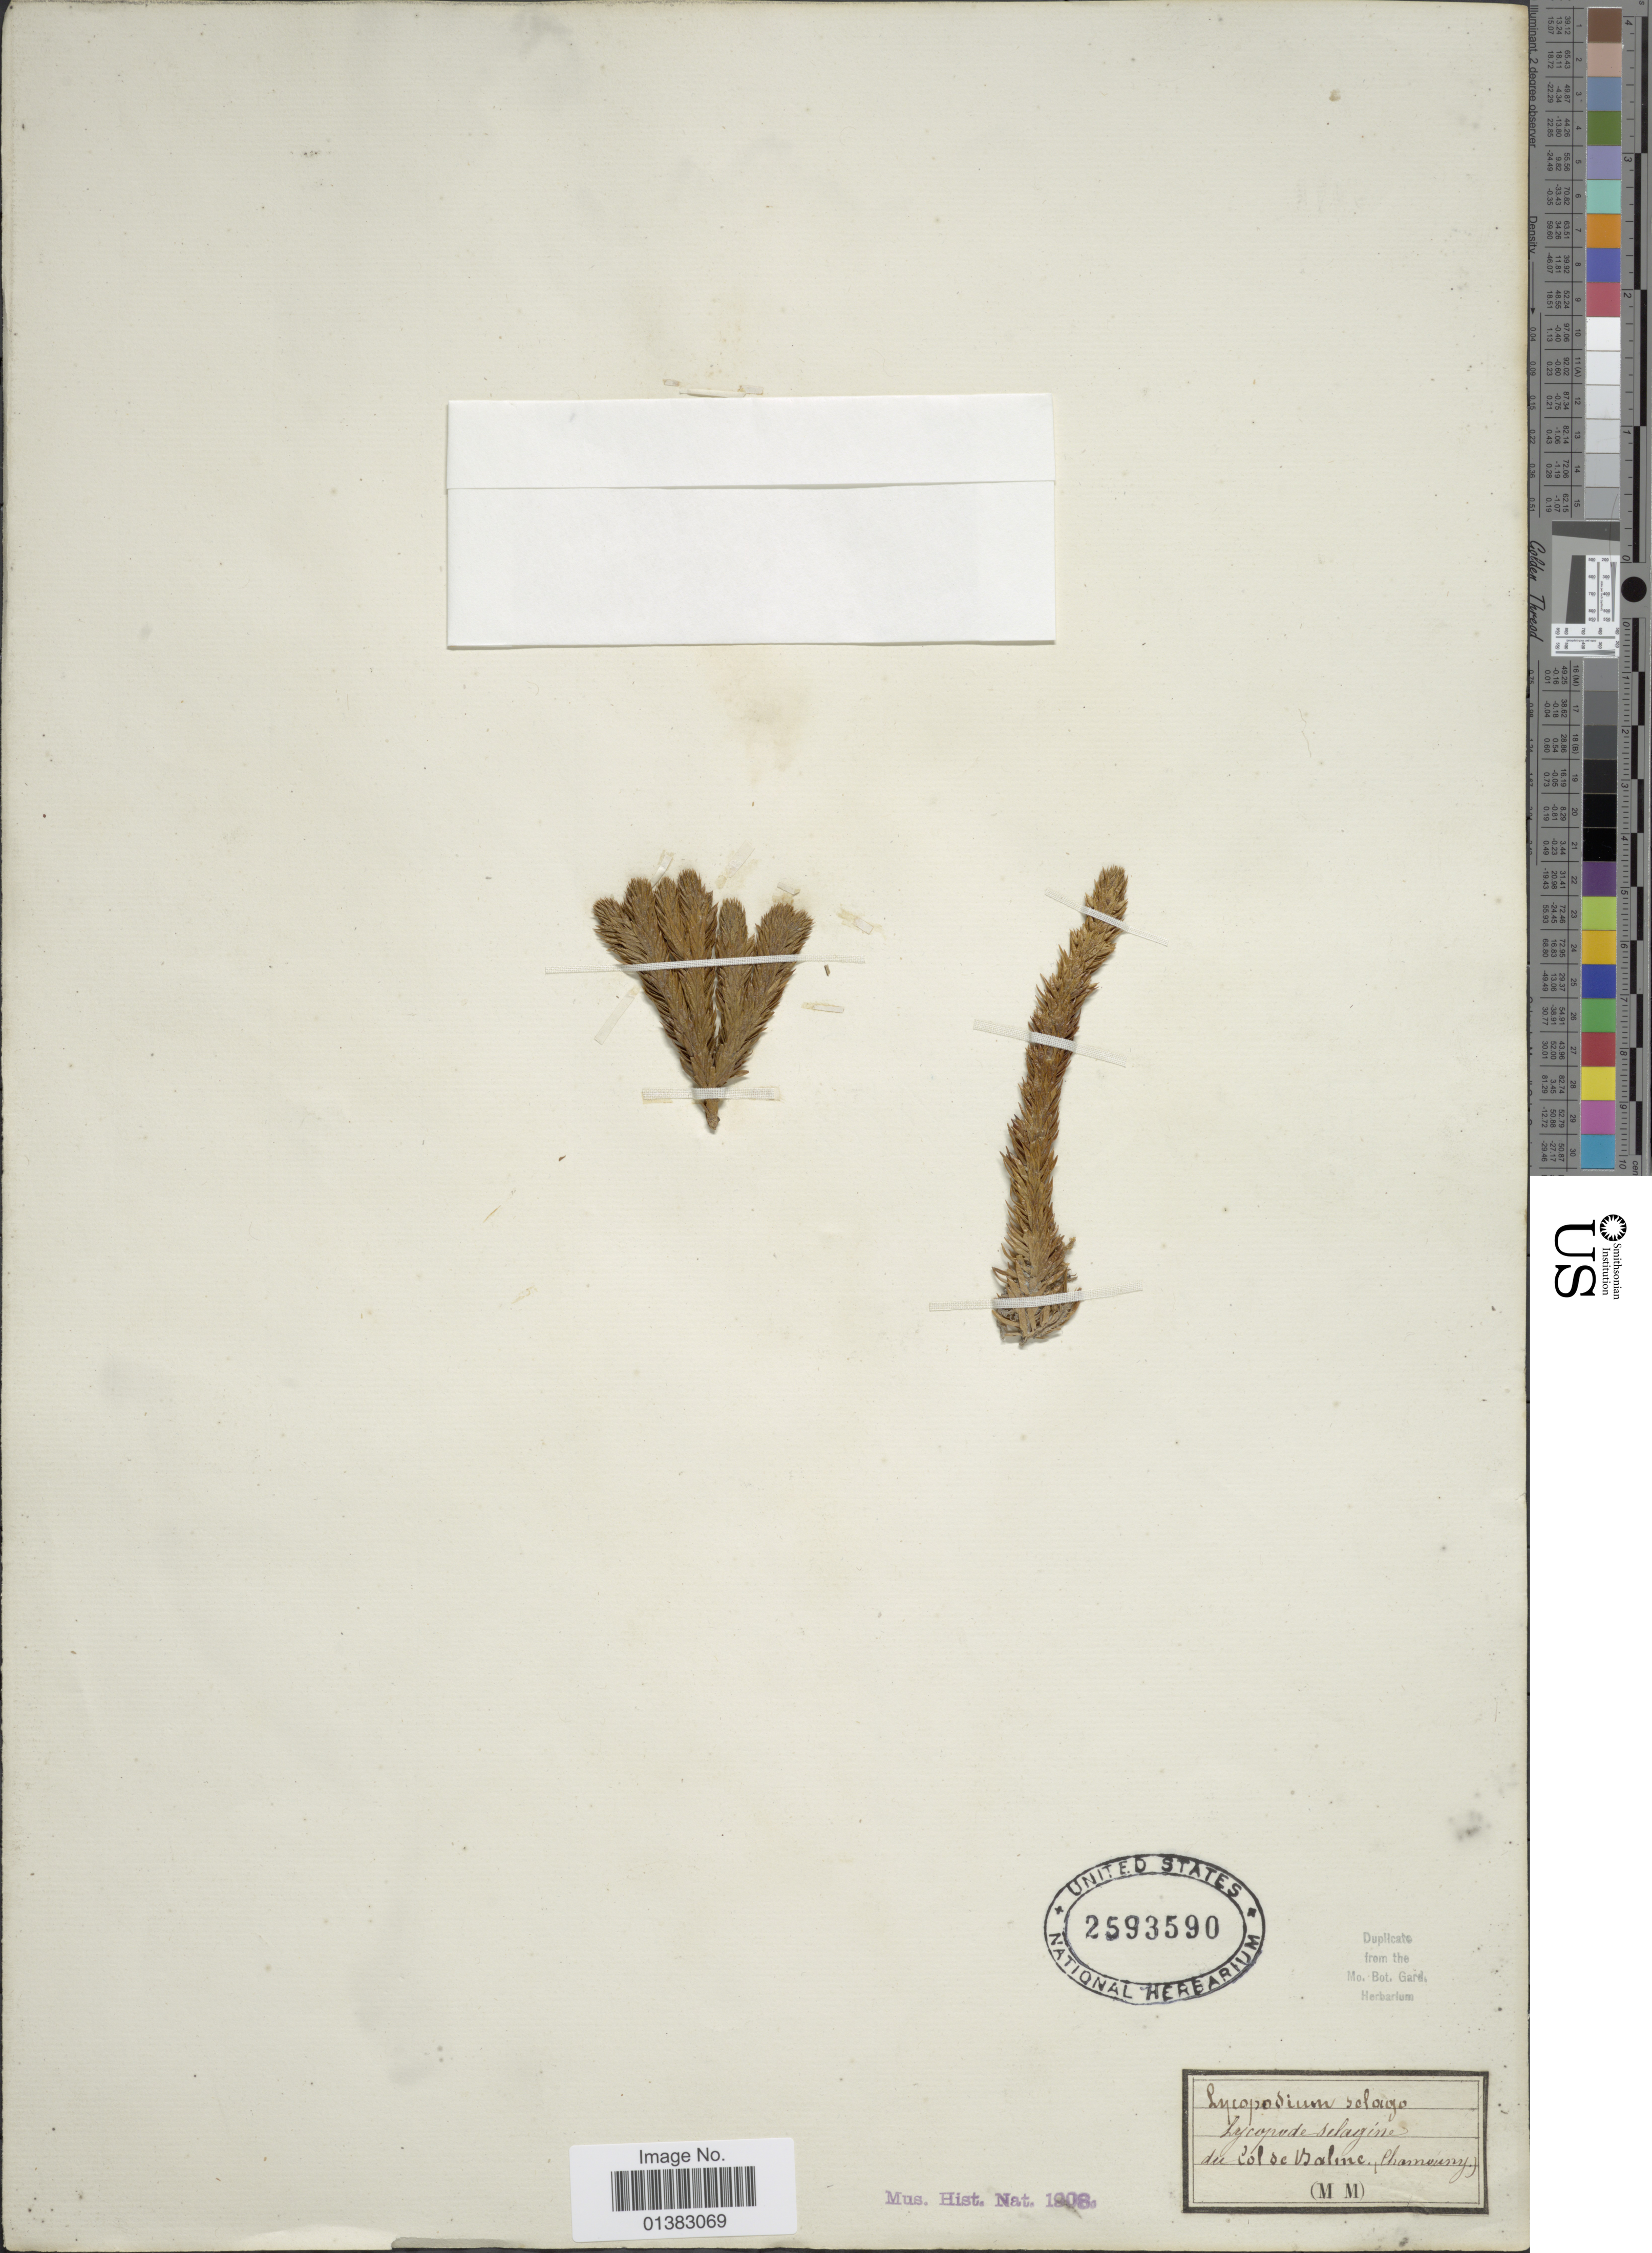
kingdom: Plantae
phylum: Tracheophyta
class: Lycopodiopsida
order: Lycopodiales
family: Lycopodiaceae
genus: Huperzia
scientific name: Huperzia selago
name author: (L.) Bernh. ex Schrank & Mart.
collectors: M. M.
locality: Du Col de Baline, (Charmony) [interpreted]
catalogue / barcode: US 2593590